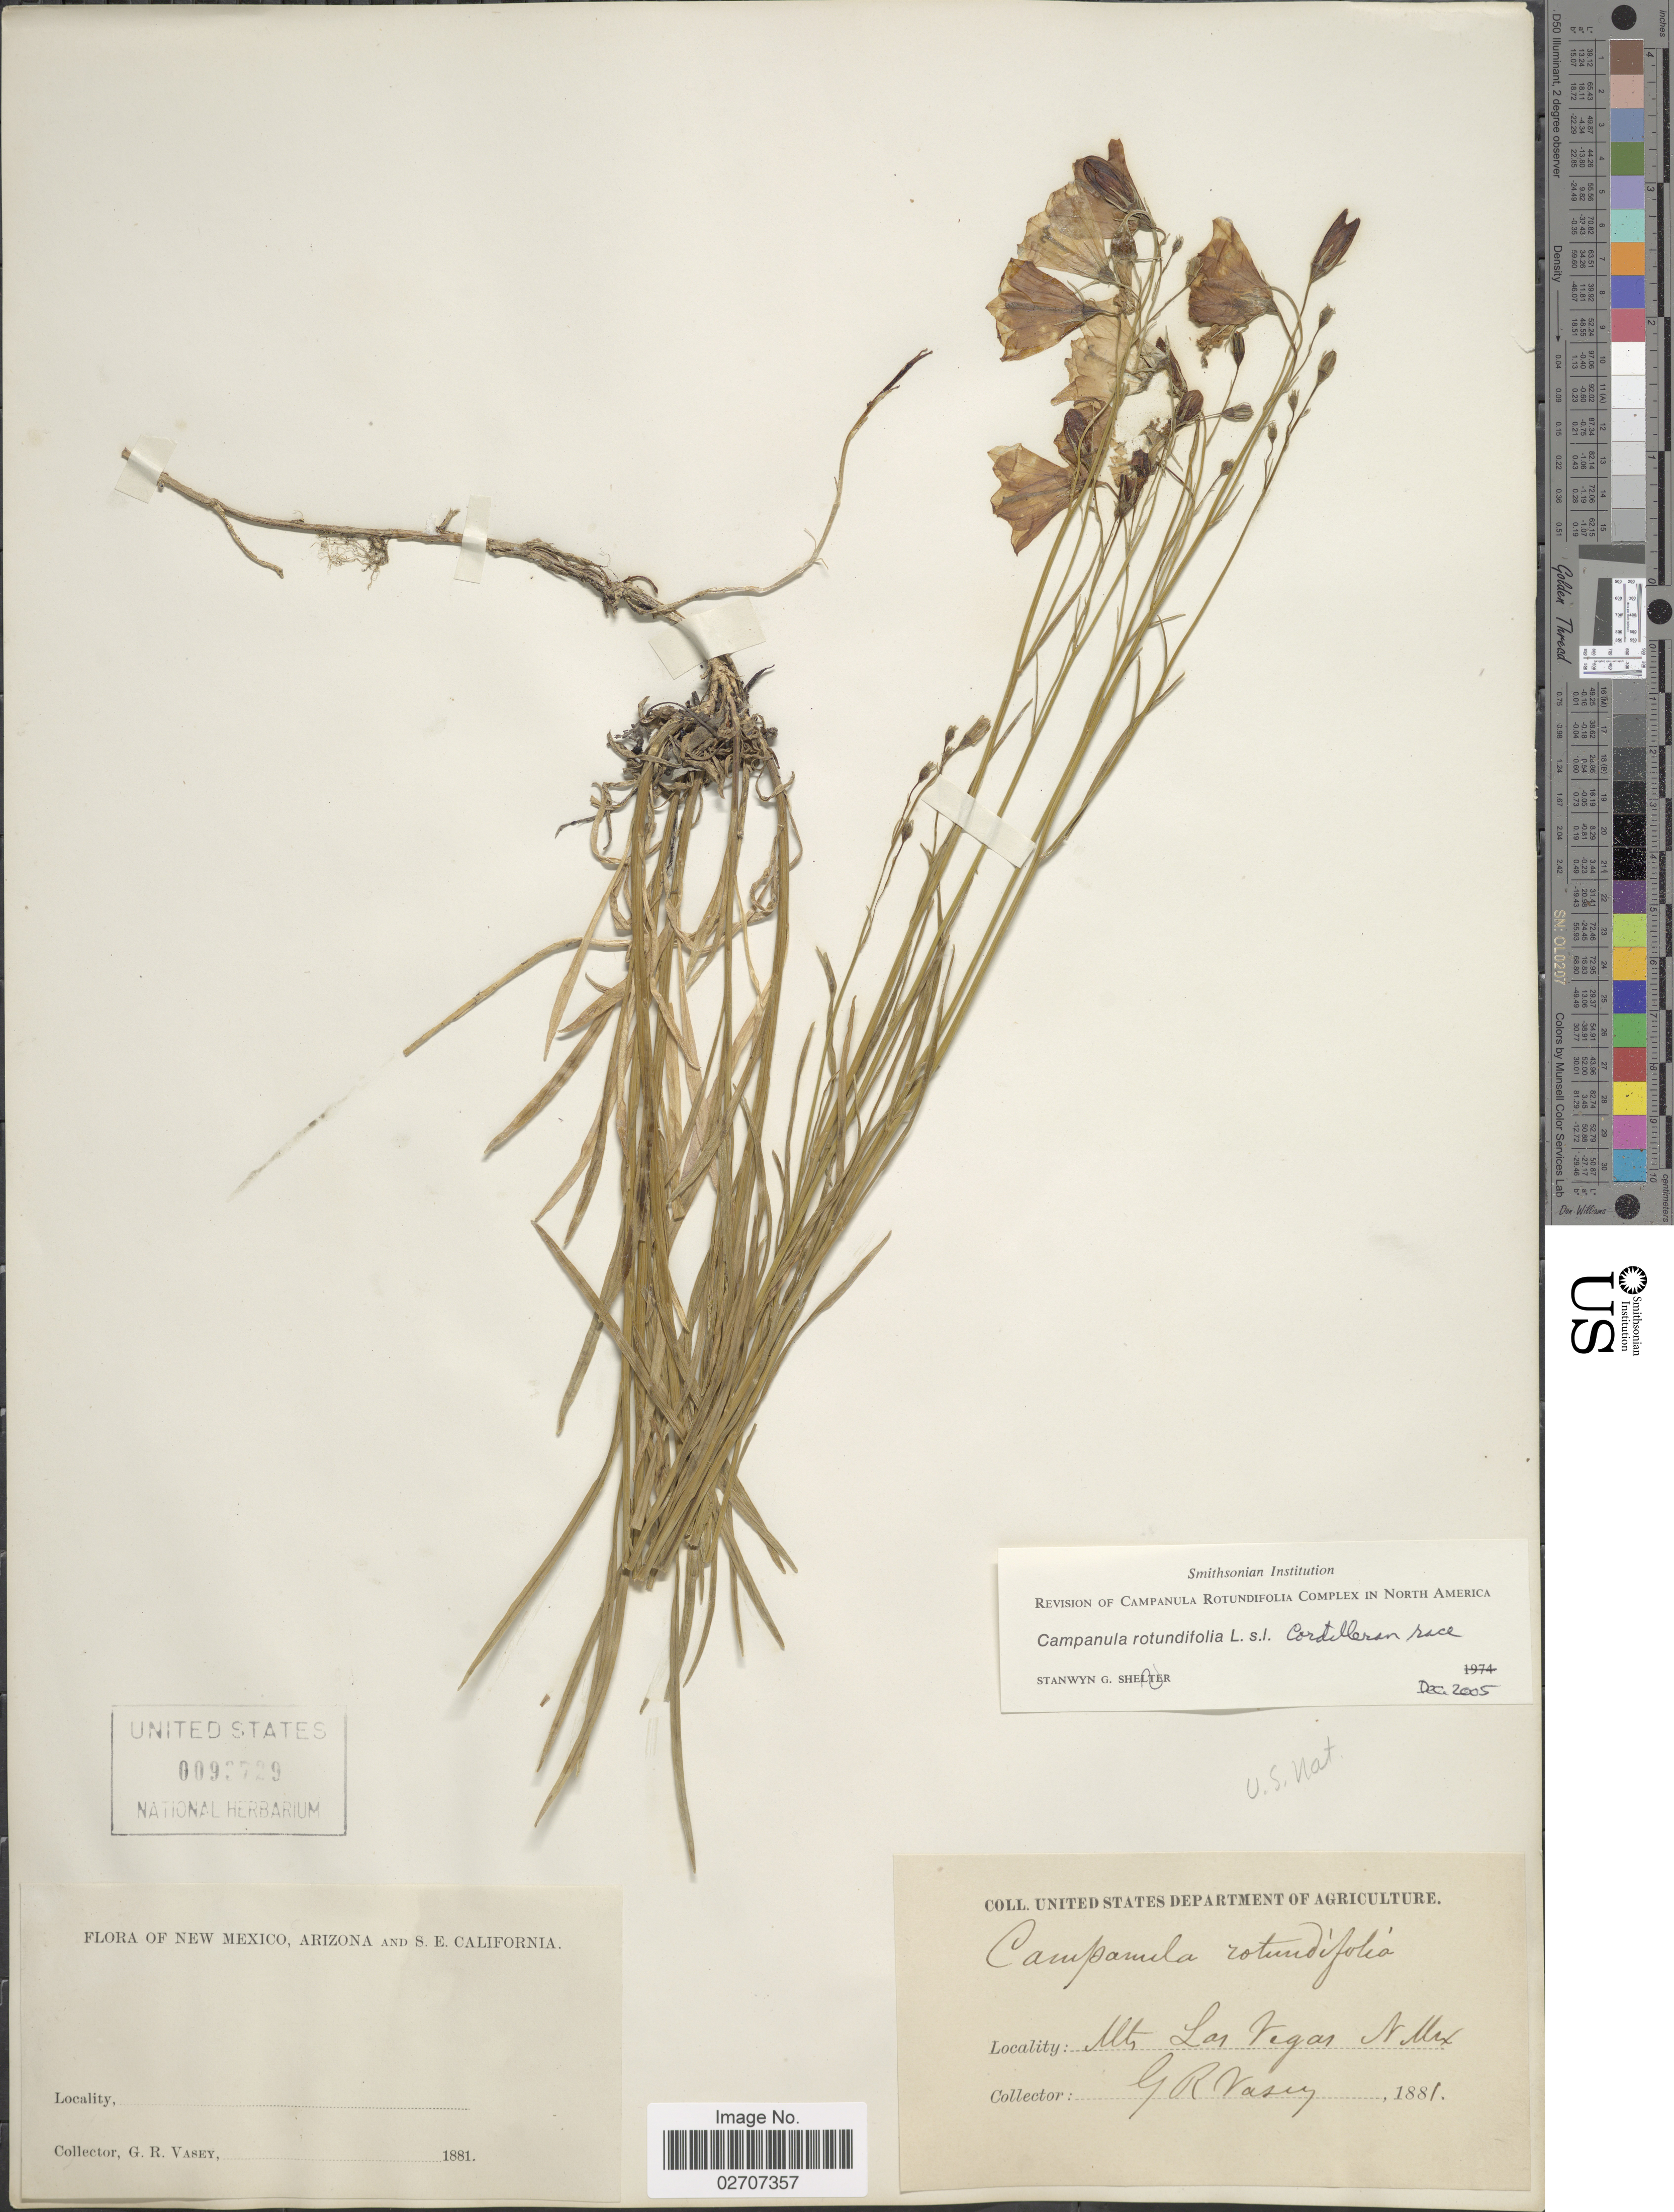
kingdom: Plantae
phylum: Tracheophyta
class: Magnoliopsida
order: Asterales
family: Campanulaceae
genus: Campanula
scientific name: Campanula rotundifolia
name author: L.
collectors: G. R. Vasey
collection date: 1881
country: United States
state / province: New Mexico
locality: Mts Las Vegas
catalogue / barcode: US 93729